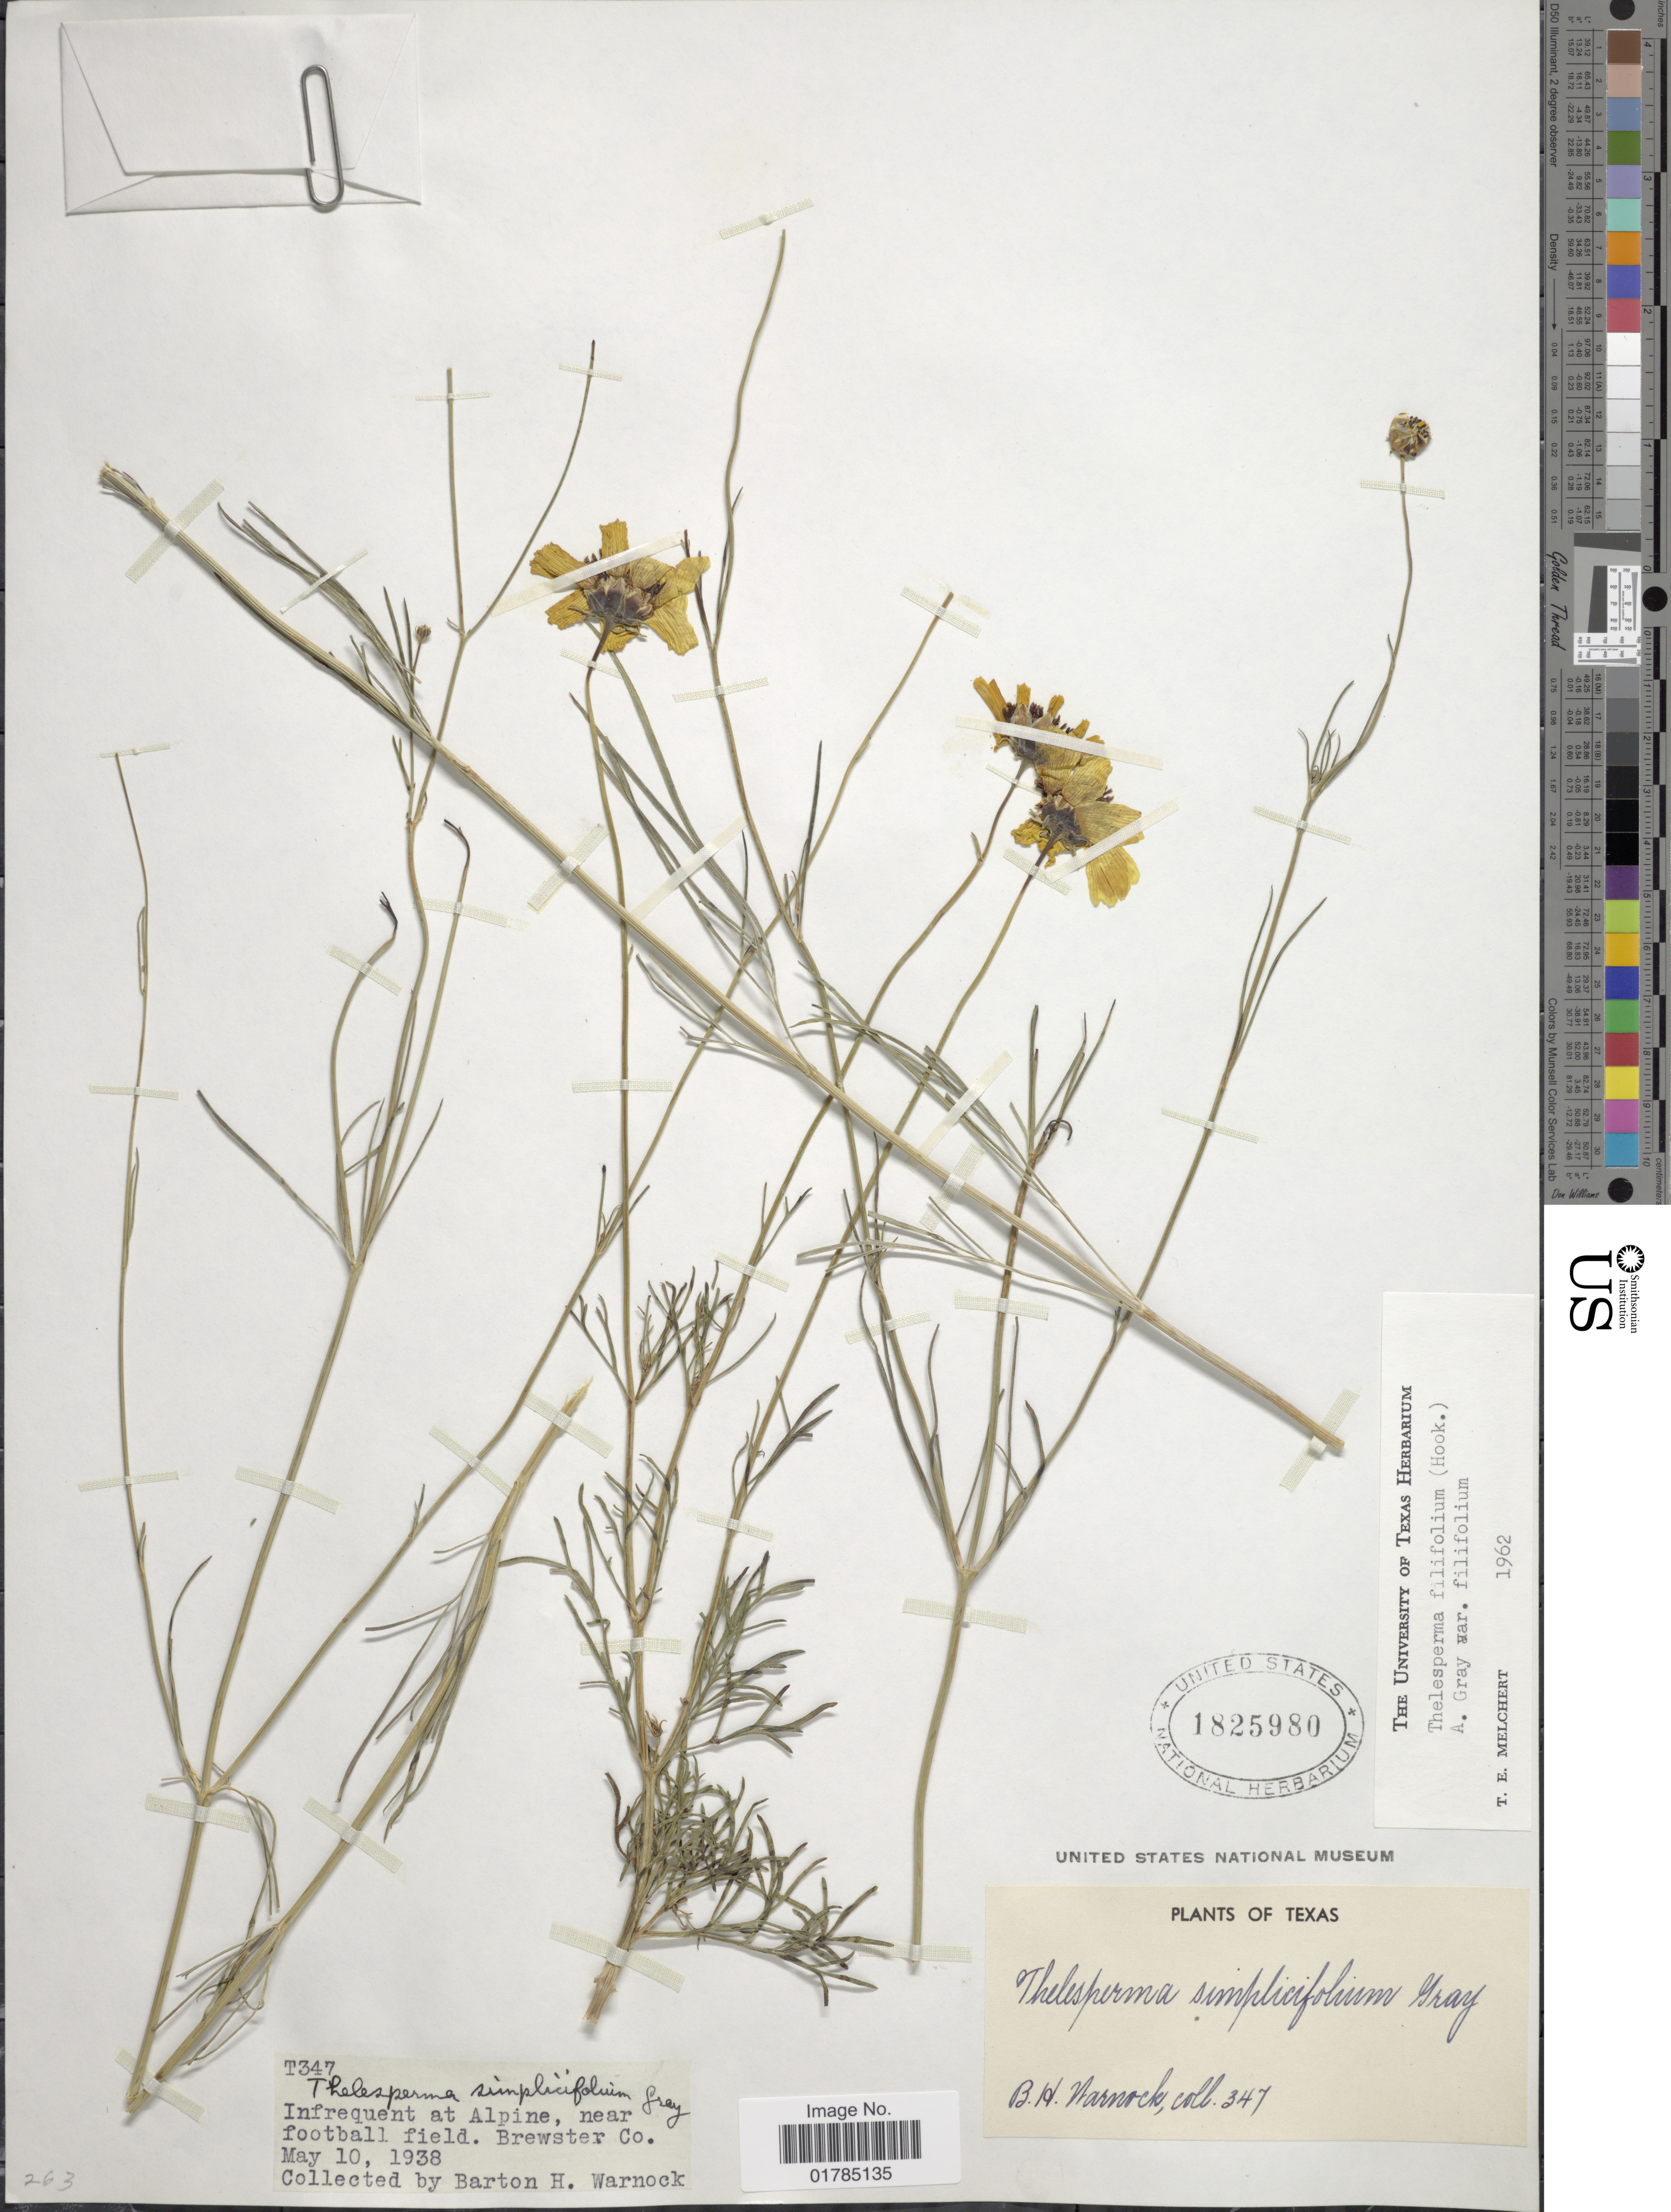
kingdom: Plantae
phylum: Tracheophyta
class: Magnoliopsida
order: Asterales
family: Asteraceae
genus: Thelesperma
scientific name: Thelesperma filifolium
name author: (Hook.) A. Gray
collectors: B. H. Warnock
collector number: T347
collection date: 1938-05-10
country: United States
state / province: Texas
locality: Near Football field,, Brewster Co.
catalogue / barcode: US 1825980